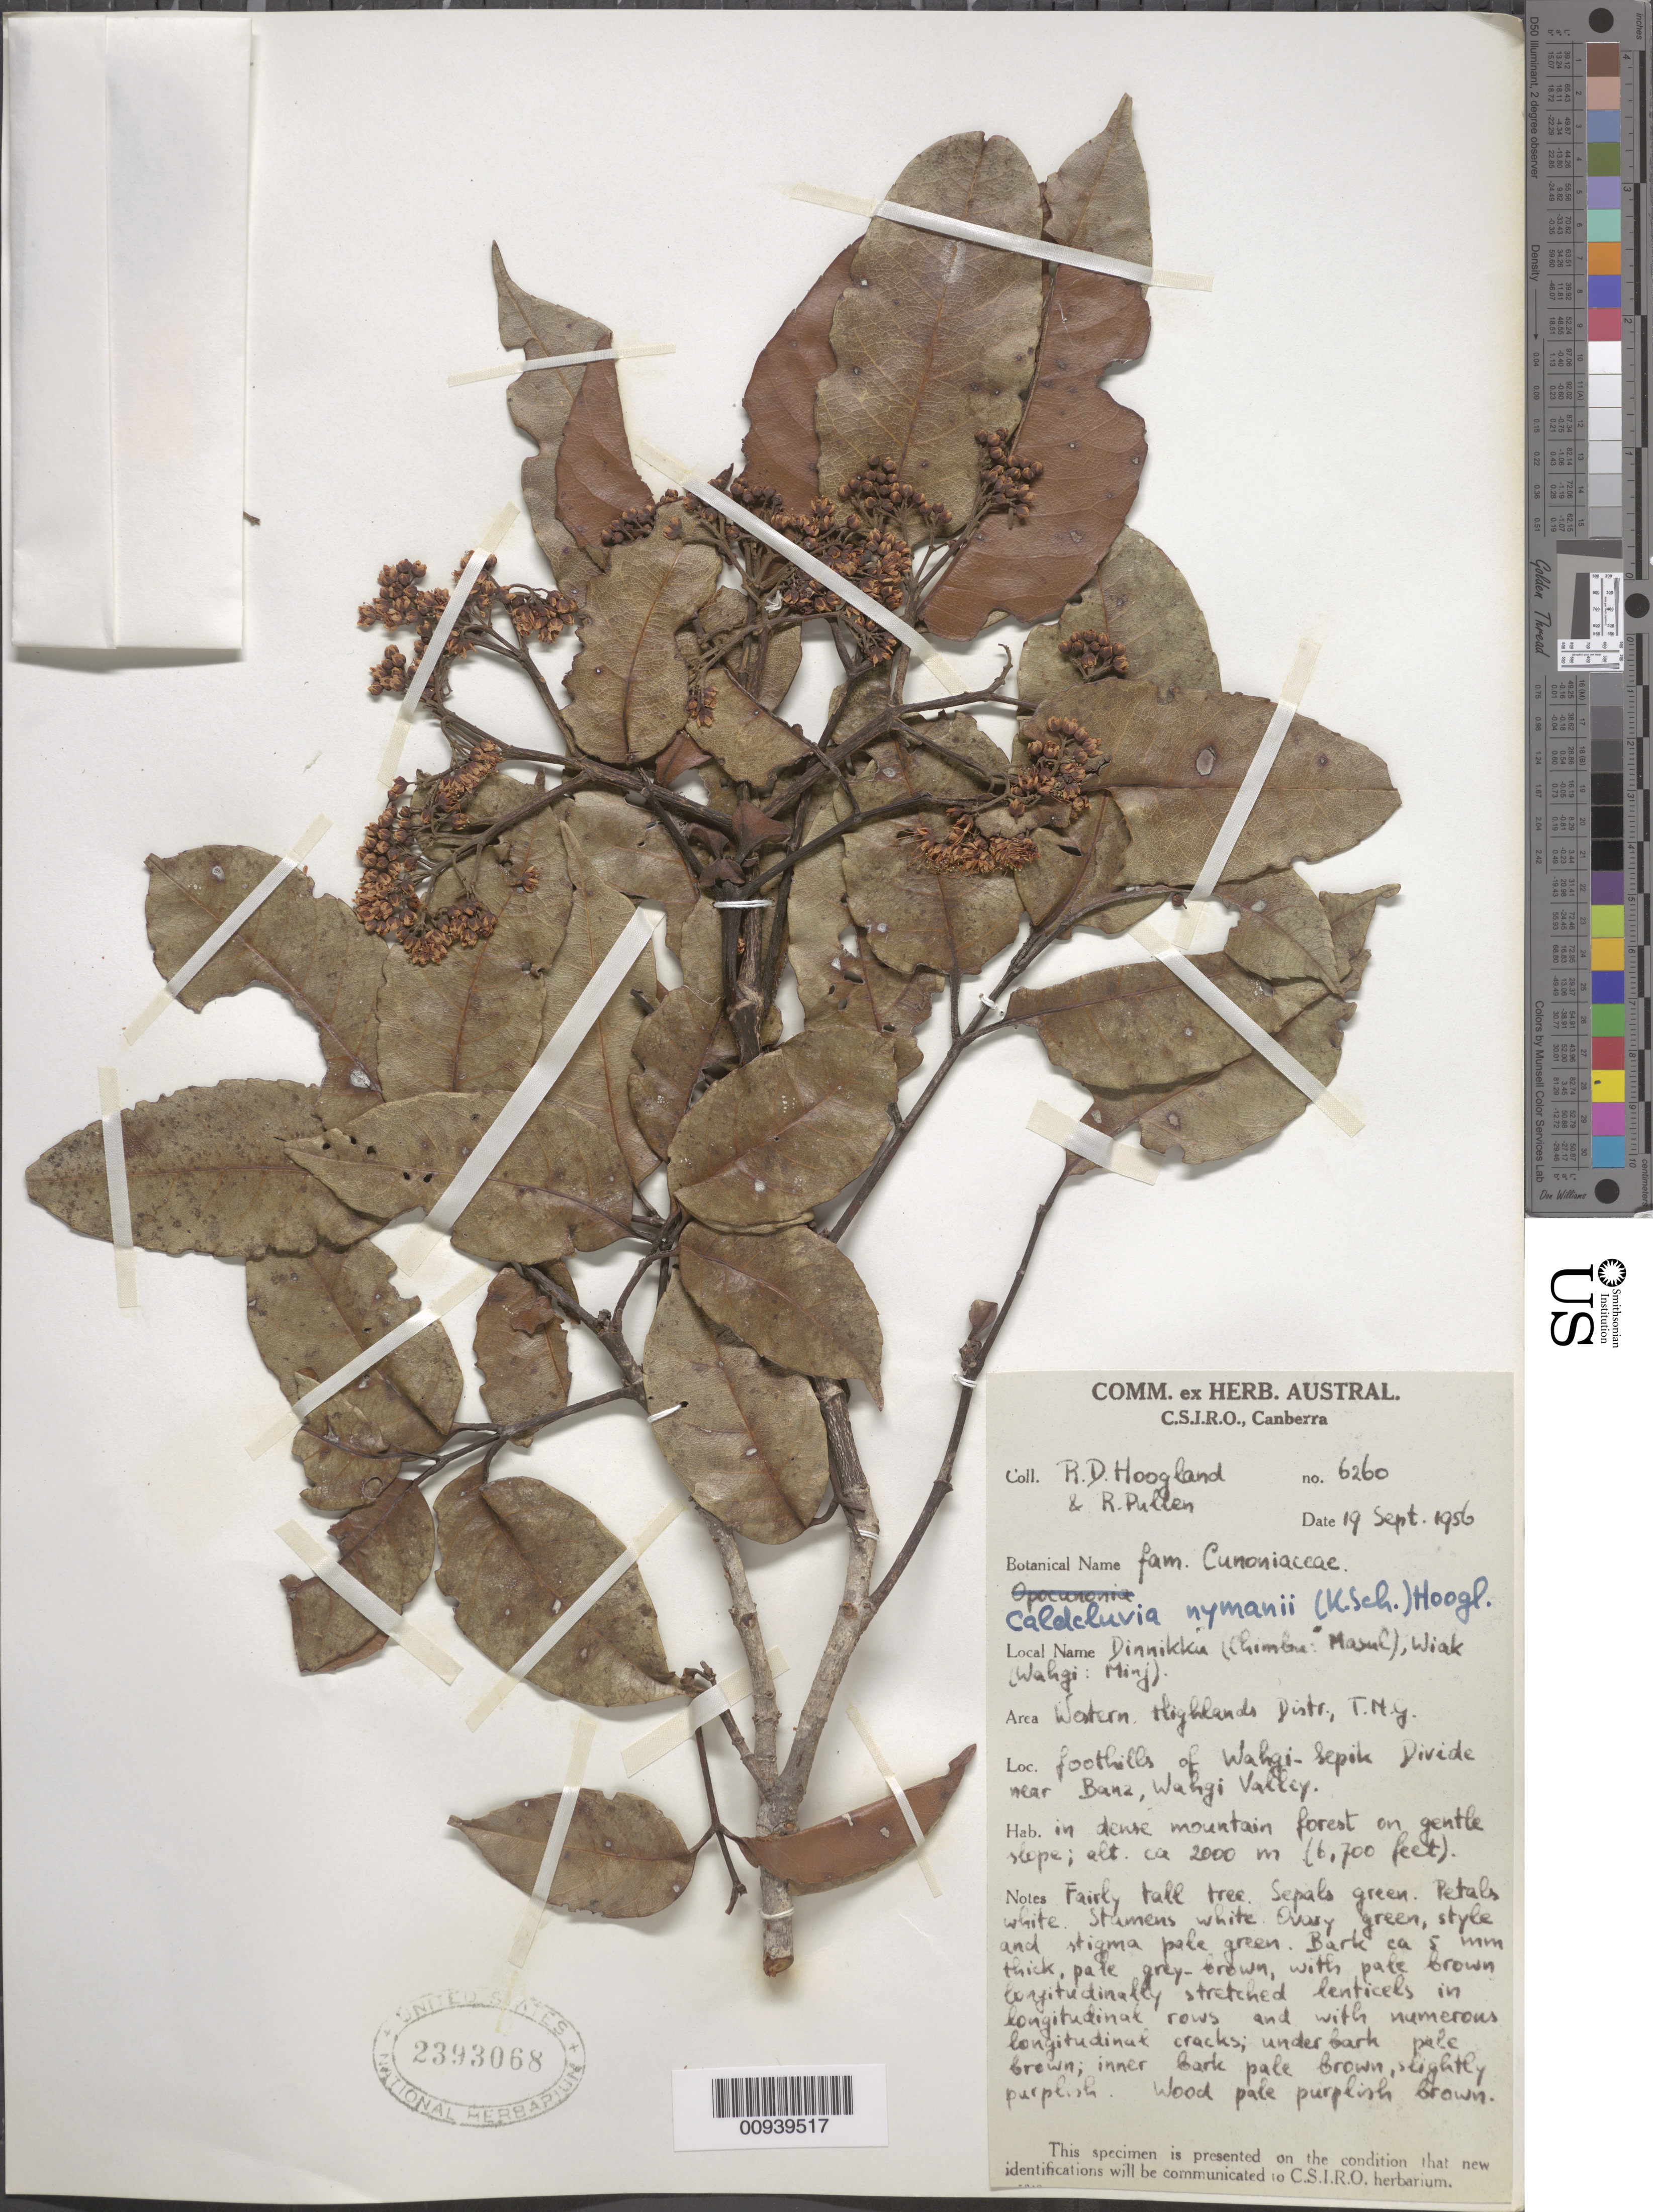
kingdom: Plantae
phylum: Tracheophyta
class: Magnoliopsida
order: Oxalidales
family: Cunoniaceae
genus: Opocunonia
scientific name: Opocunonia nymanii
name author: (K. Schum.) Schltr.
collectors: R. D. Hoogland & R. Pullen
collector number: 6260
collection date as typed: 19 Sep 1956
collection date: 1956-09-19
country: Papua New Guinea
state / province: Western Highlands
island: New Guinea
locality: foothills of Wahgi-Sepik Divide near Bana, Wahgi Valley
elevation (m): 2000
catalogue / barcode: US 2393068